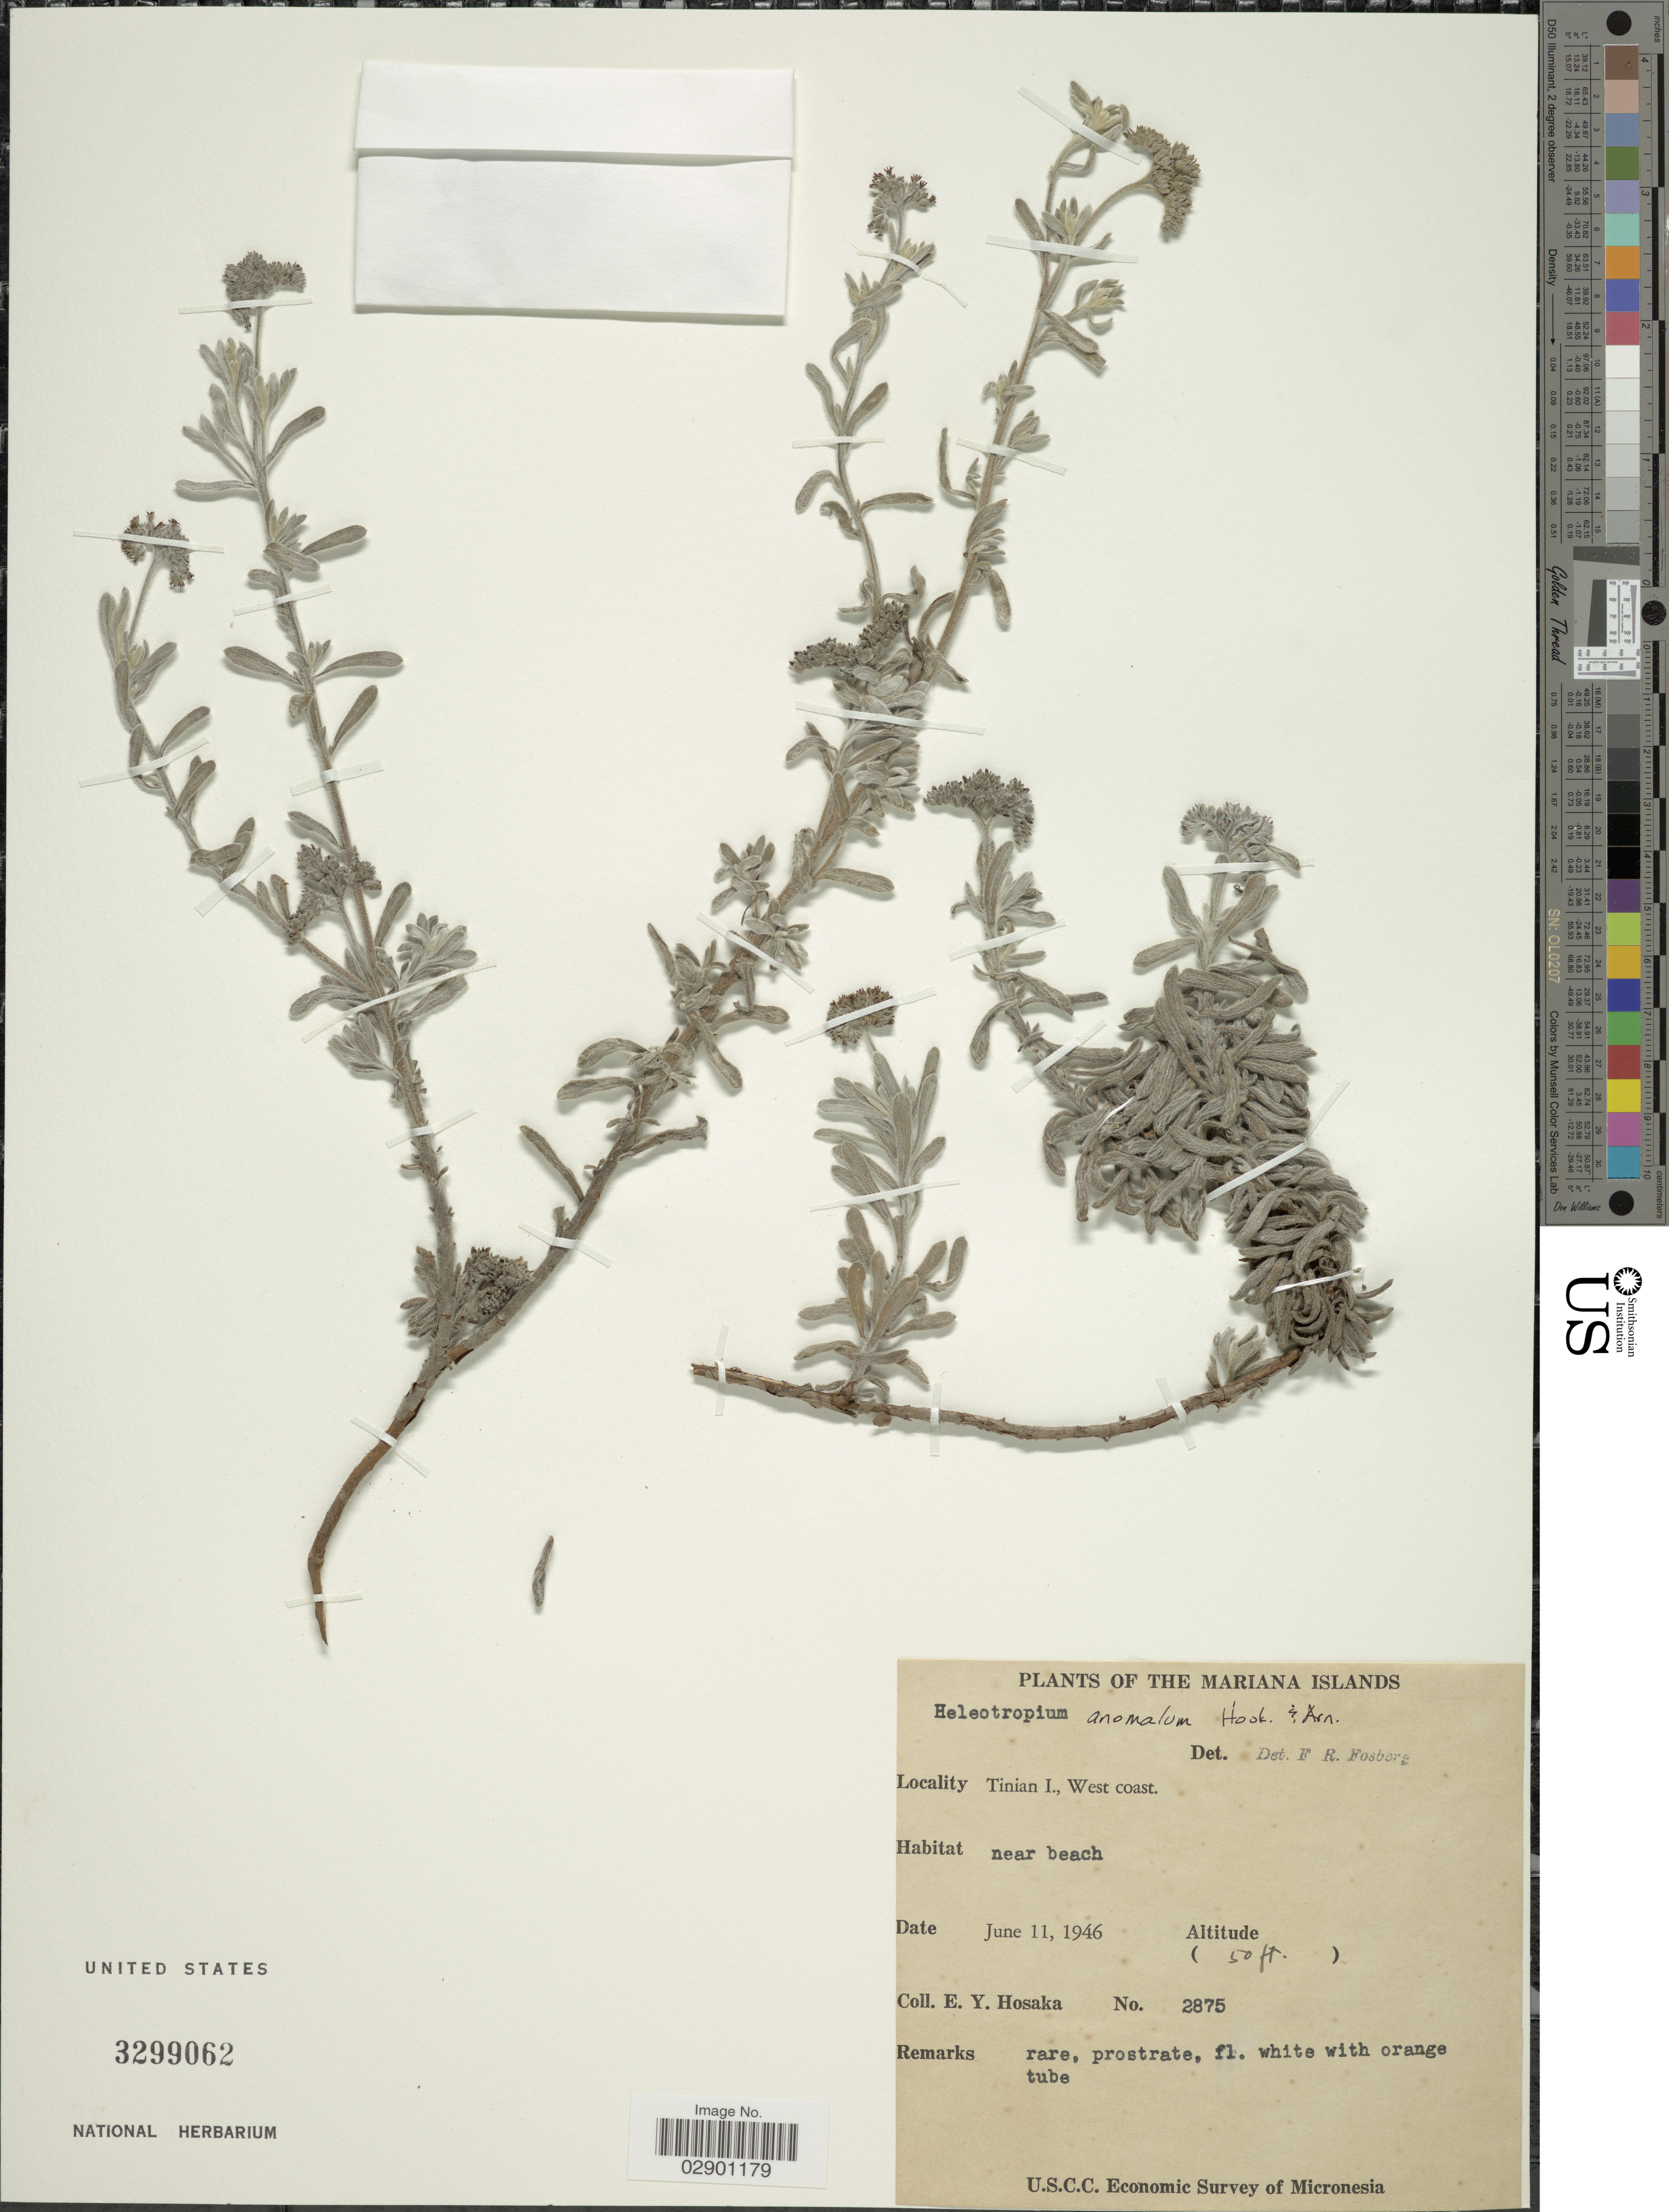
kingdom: Plantae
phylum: Tracheophyta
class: Magnoliopsida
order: Boraginales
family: Heliotropiaceae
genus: Heliotropium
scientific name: Heliotropium anomalum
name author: Hook. & Arn.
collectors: E. Y. Hosaka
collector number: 2875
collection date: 1946-06-11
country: Northern Mariana Islands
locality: Mariana Islands. Tinian I., West coast, near beach.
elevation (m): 15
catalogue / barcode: US 3299062